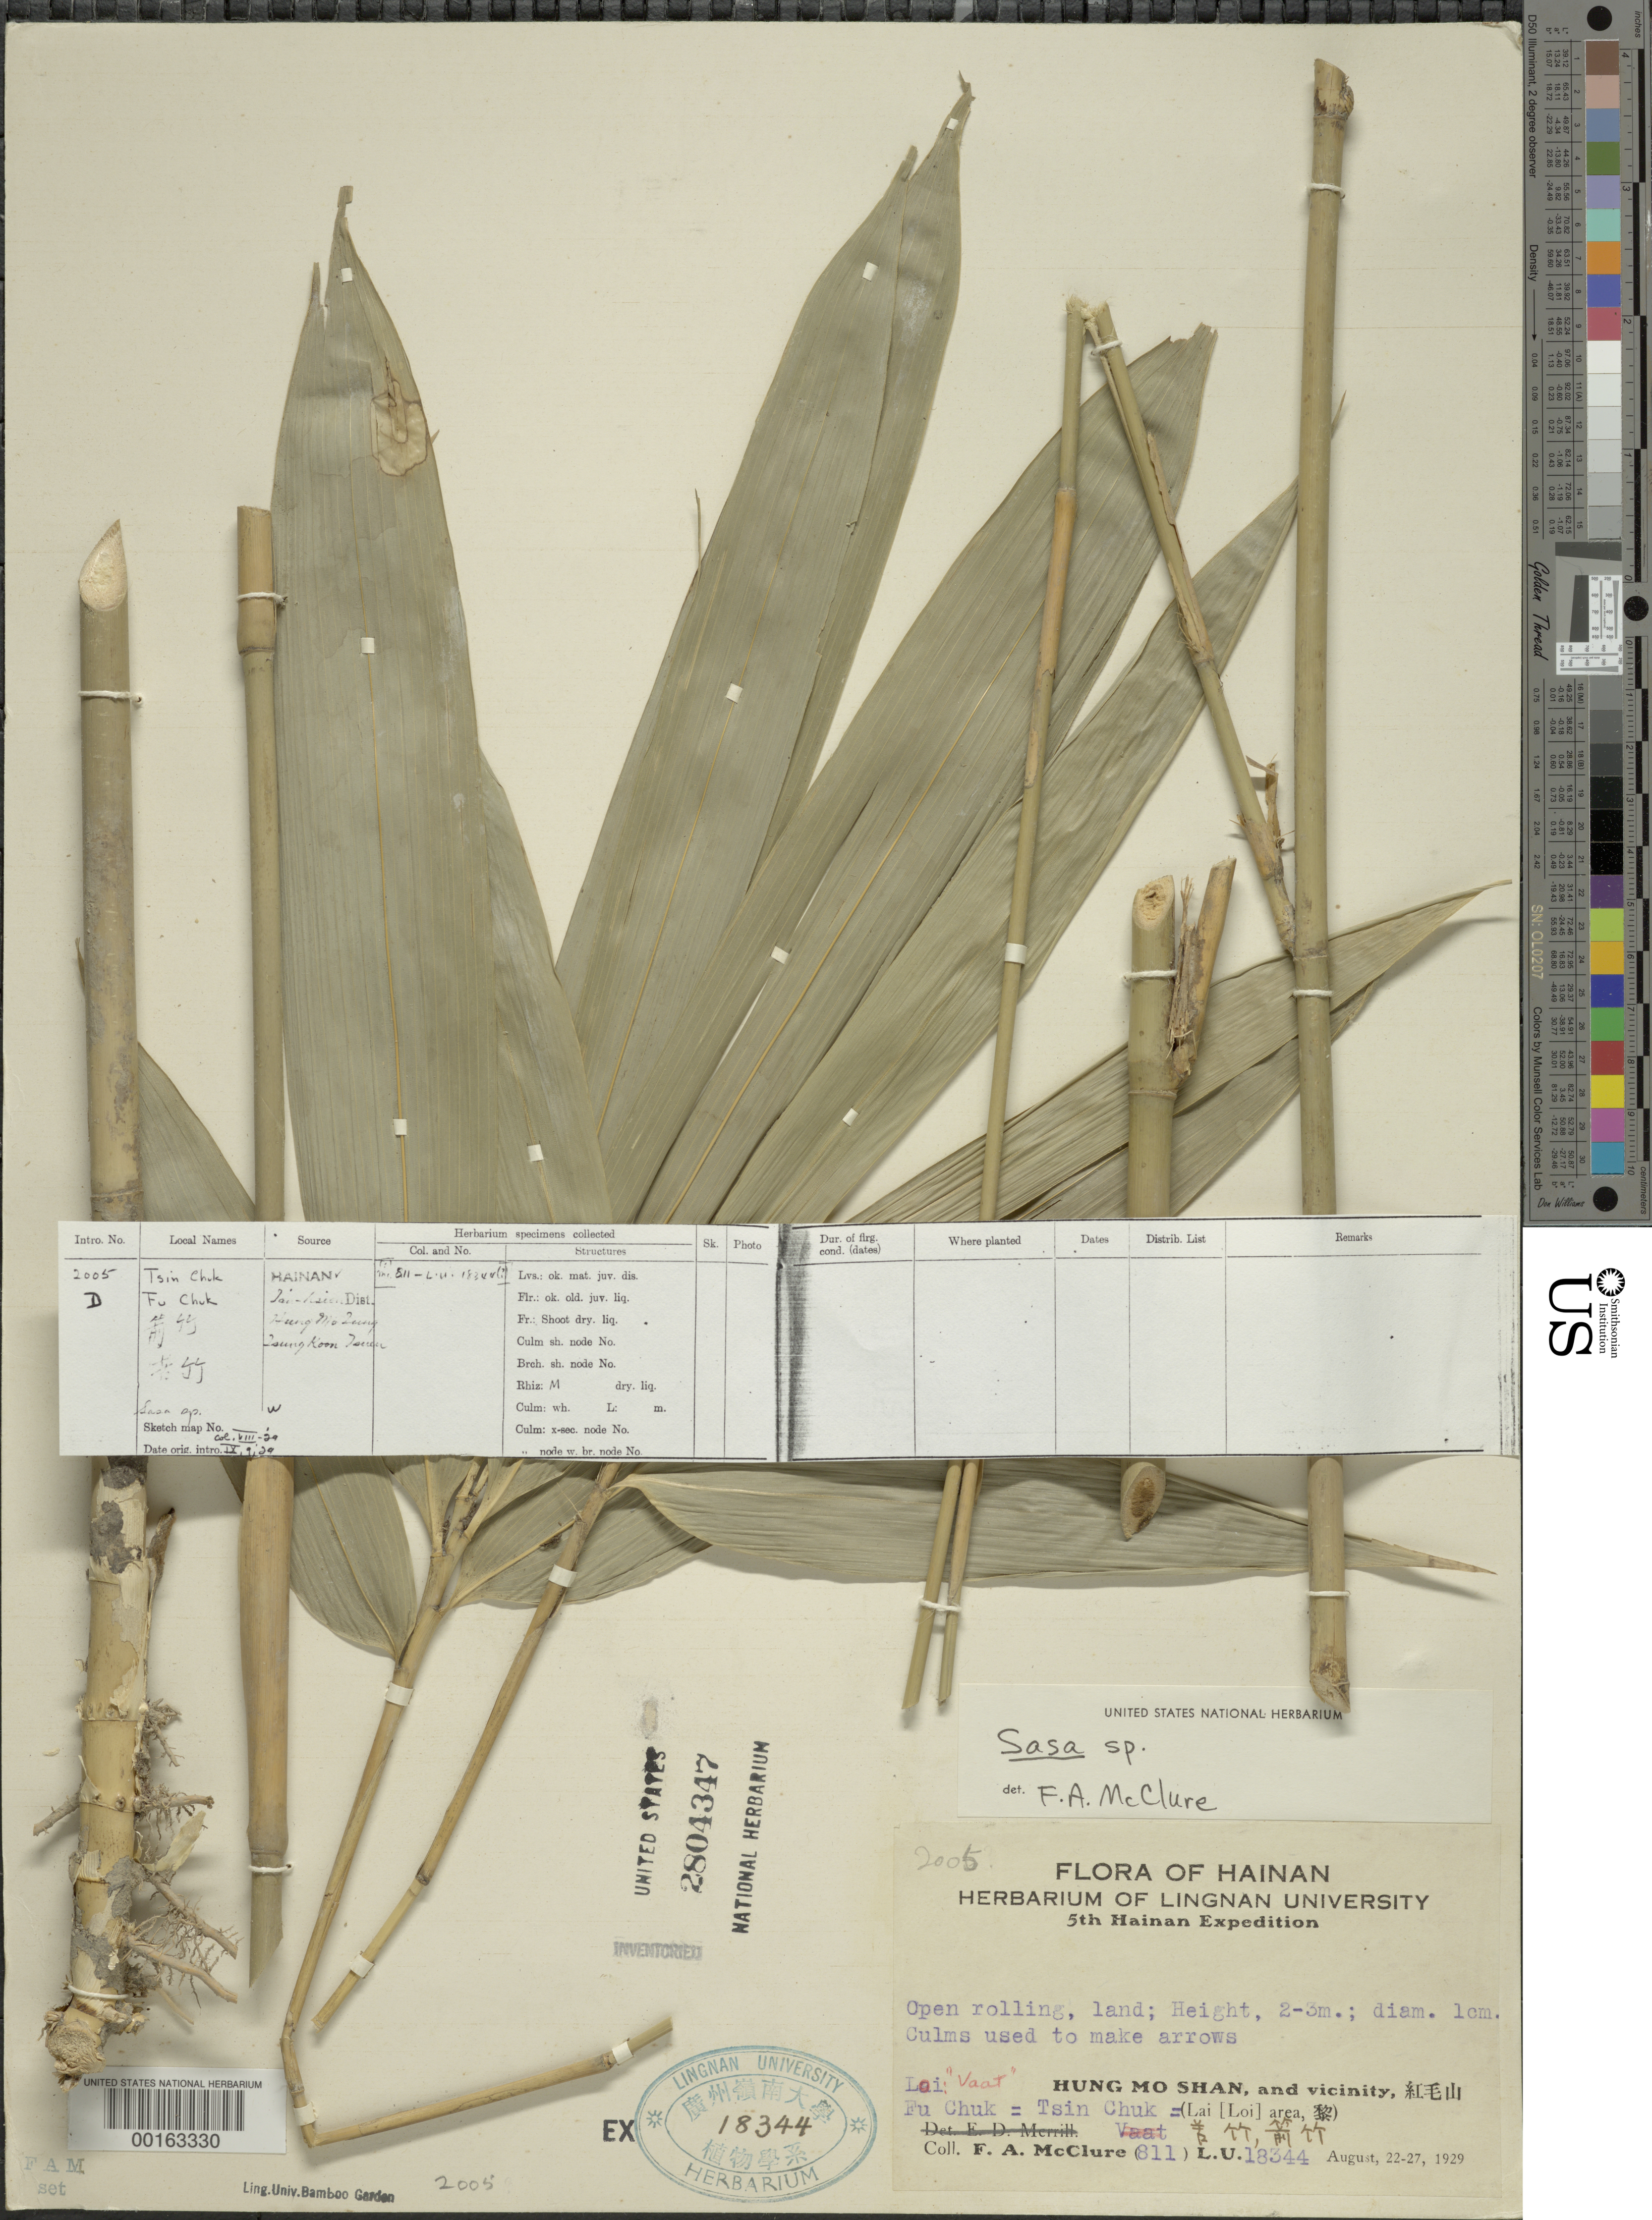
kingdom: Plantae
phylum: Tracheophyta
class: Liliopsida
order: Poales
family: Poaceae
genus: Sasa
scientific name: Sasa sp.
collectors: F. A. McClure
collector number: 811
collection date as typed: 22 Aug 1929 to 27 Aug 1929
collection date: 1929-08-22/1929-08-27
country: China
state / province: Hainan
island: Hainan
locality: Hung mo shan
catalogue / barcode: US 2804347